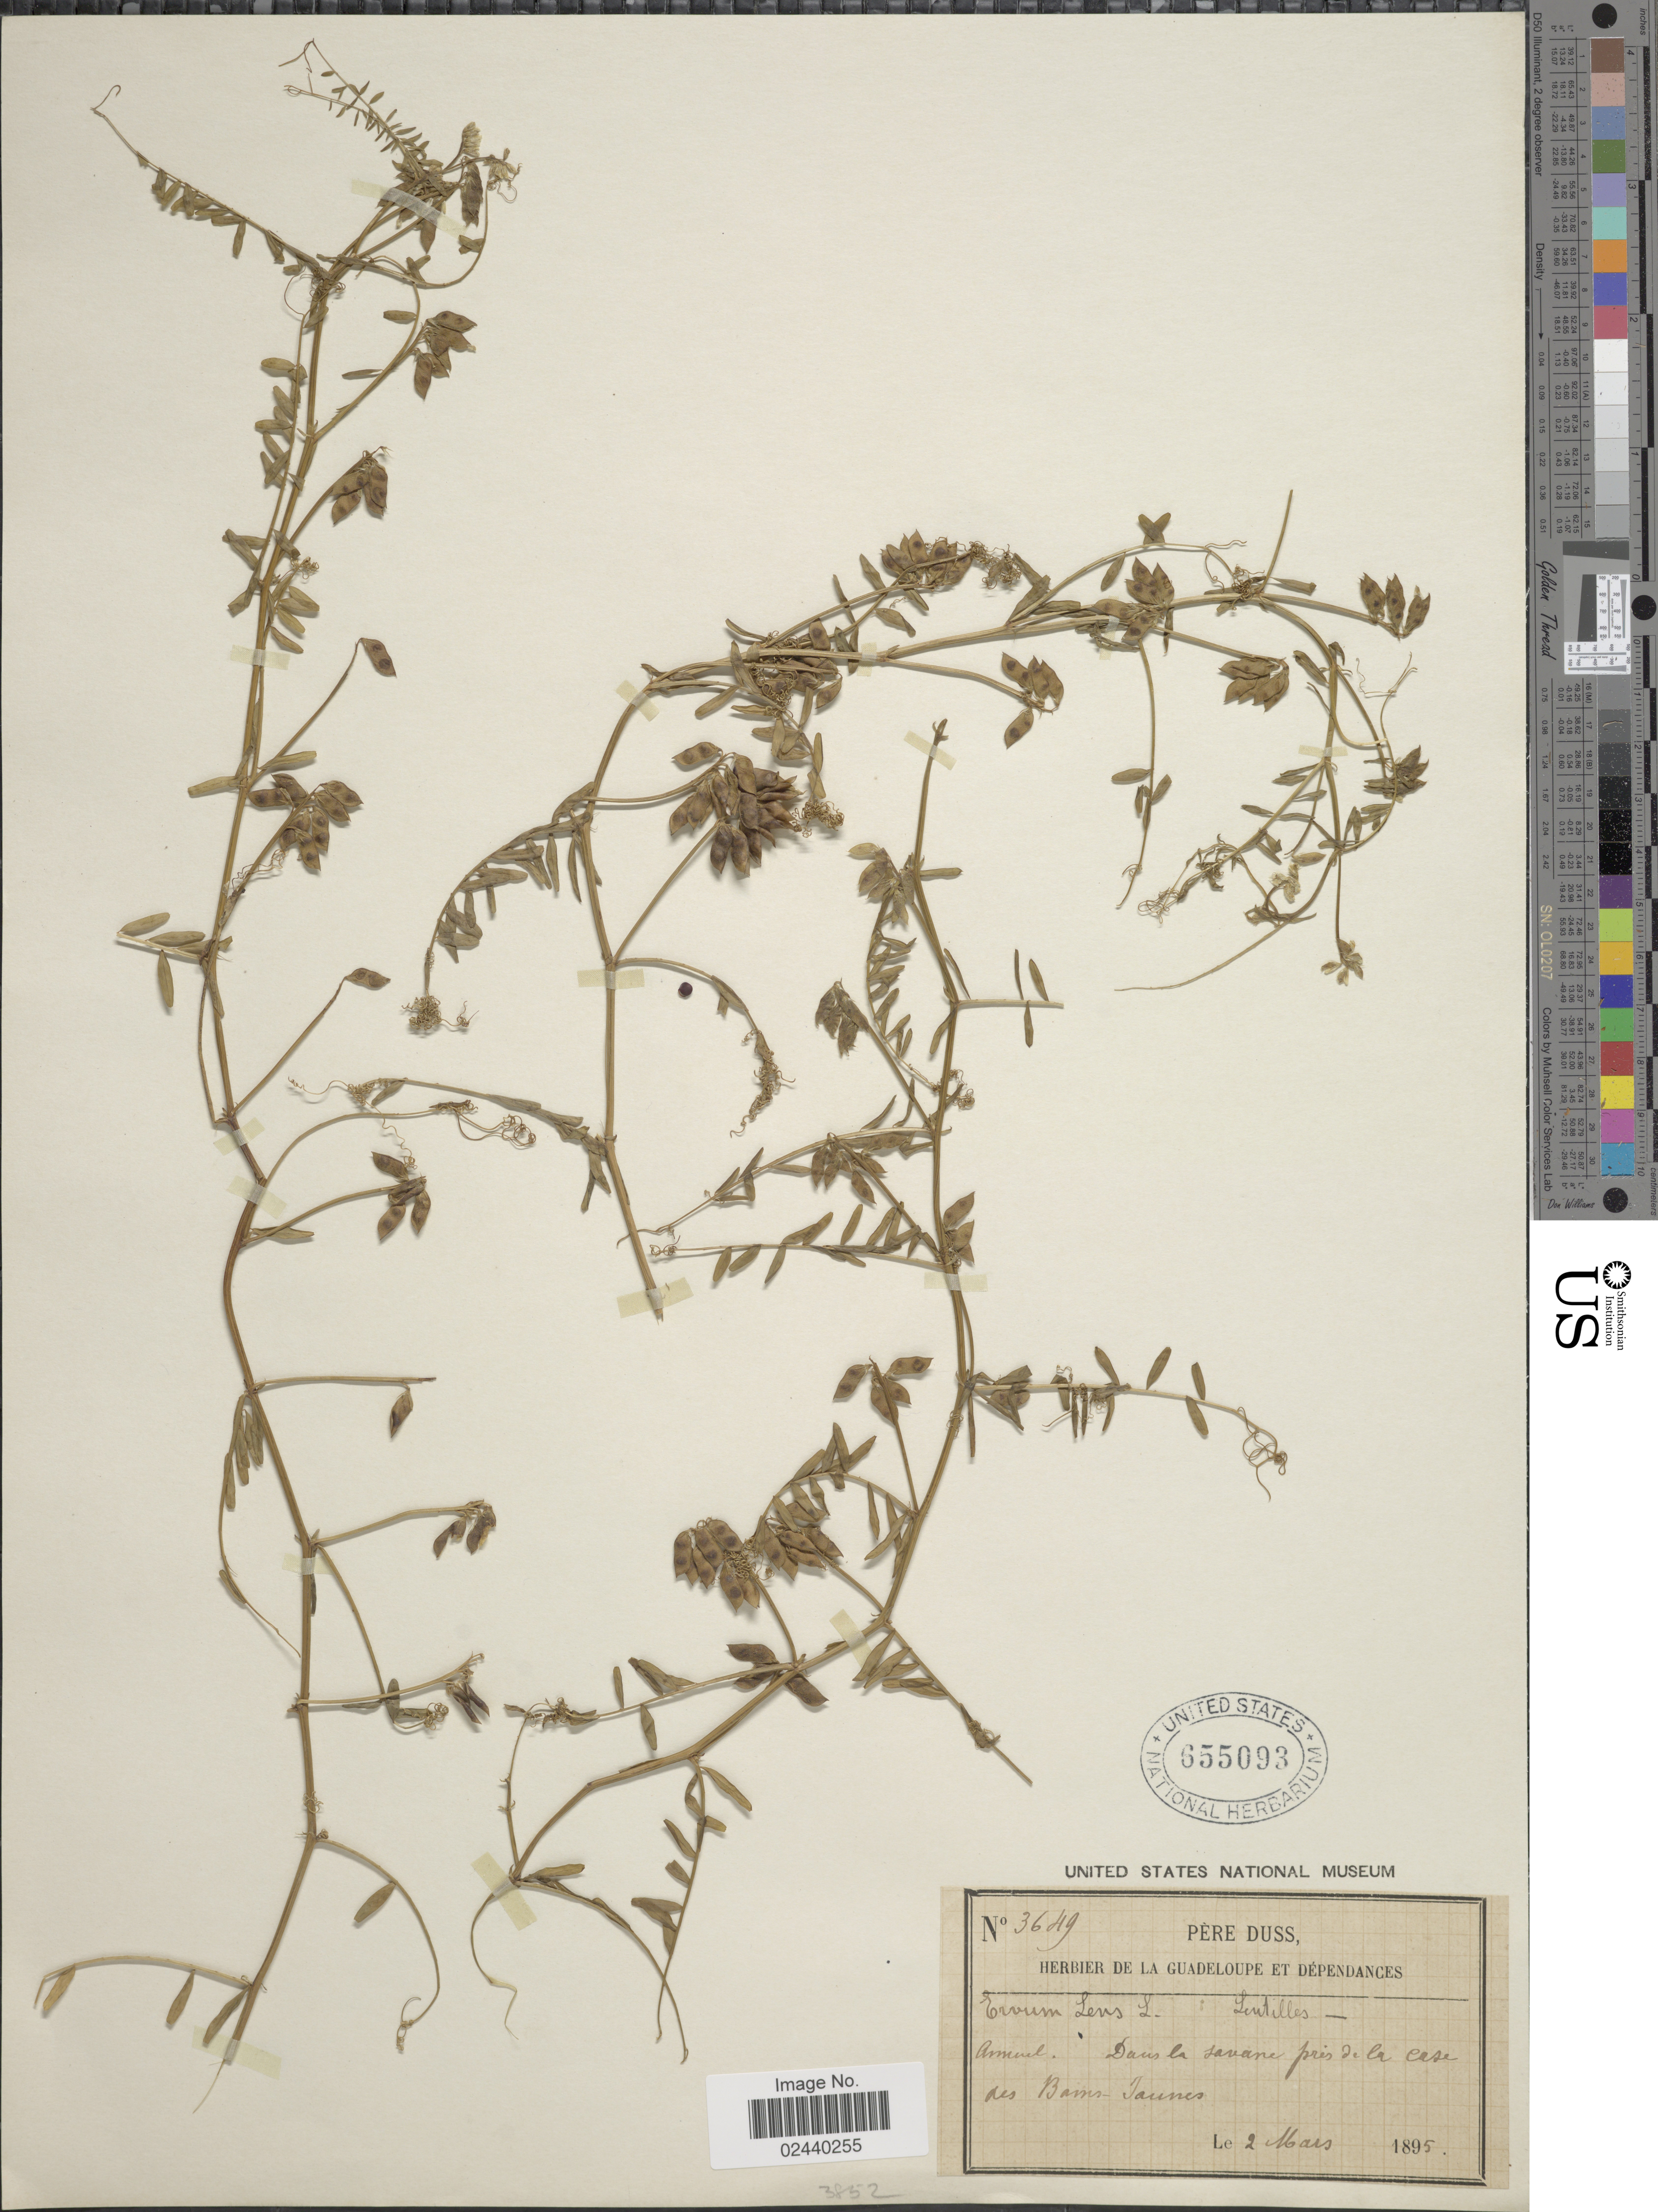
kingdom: Plantae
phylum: Tracheophyta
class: Magnoliopsida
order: Fabales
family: Fabaceae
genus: Vicia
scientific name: Vicia lens subsp. lens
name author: (L.) Coss. & Germ.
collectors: Père Duss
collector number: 3649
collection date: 1895-03-02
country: Guadeloupe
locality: Dans la savane pres de la case des Bains-Jaunes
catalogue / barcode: US 655093